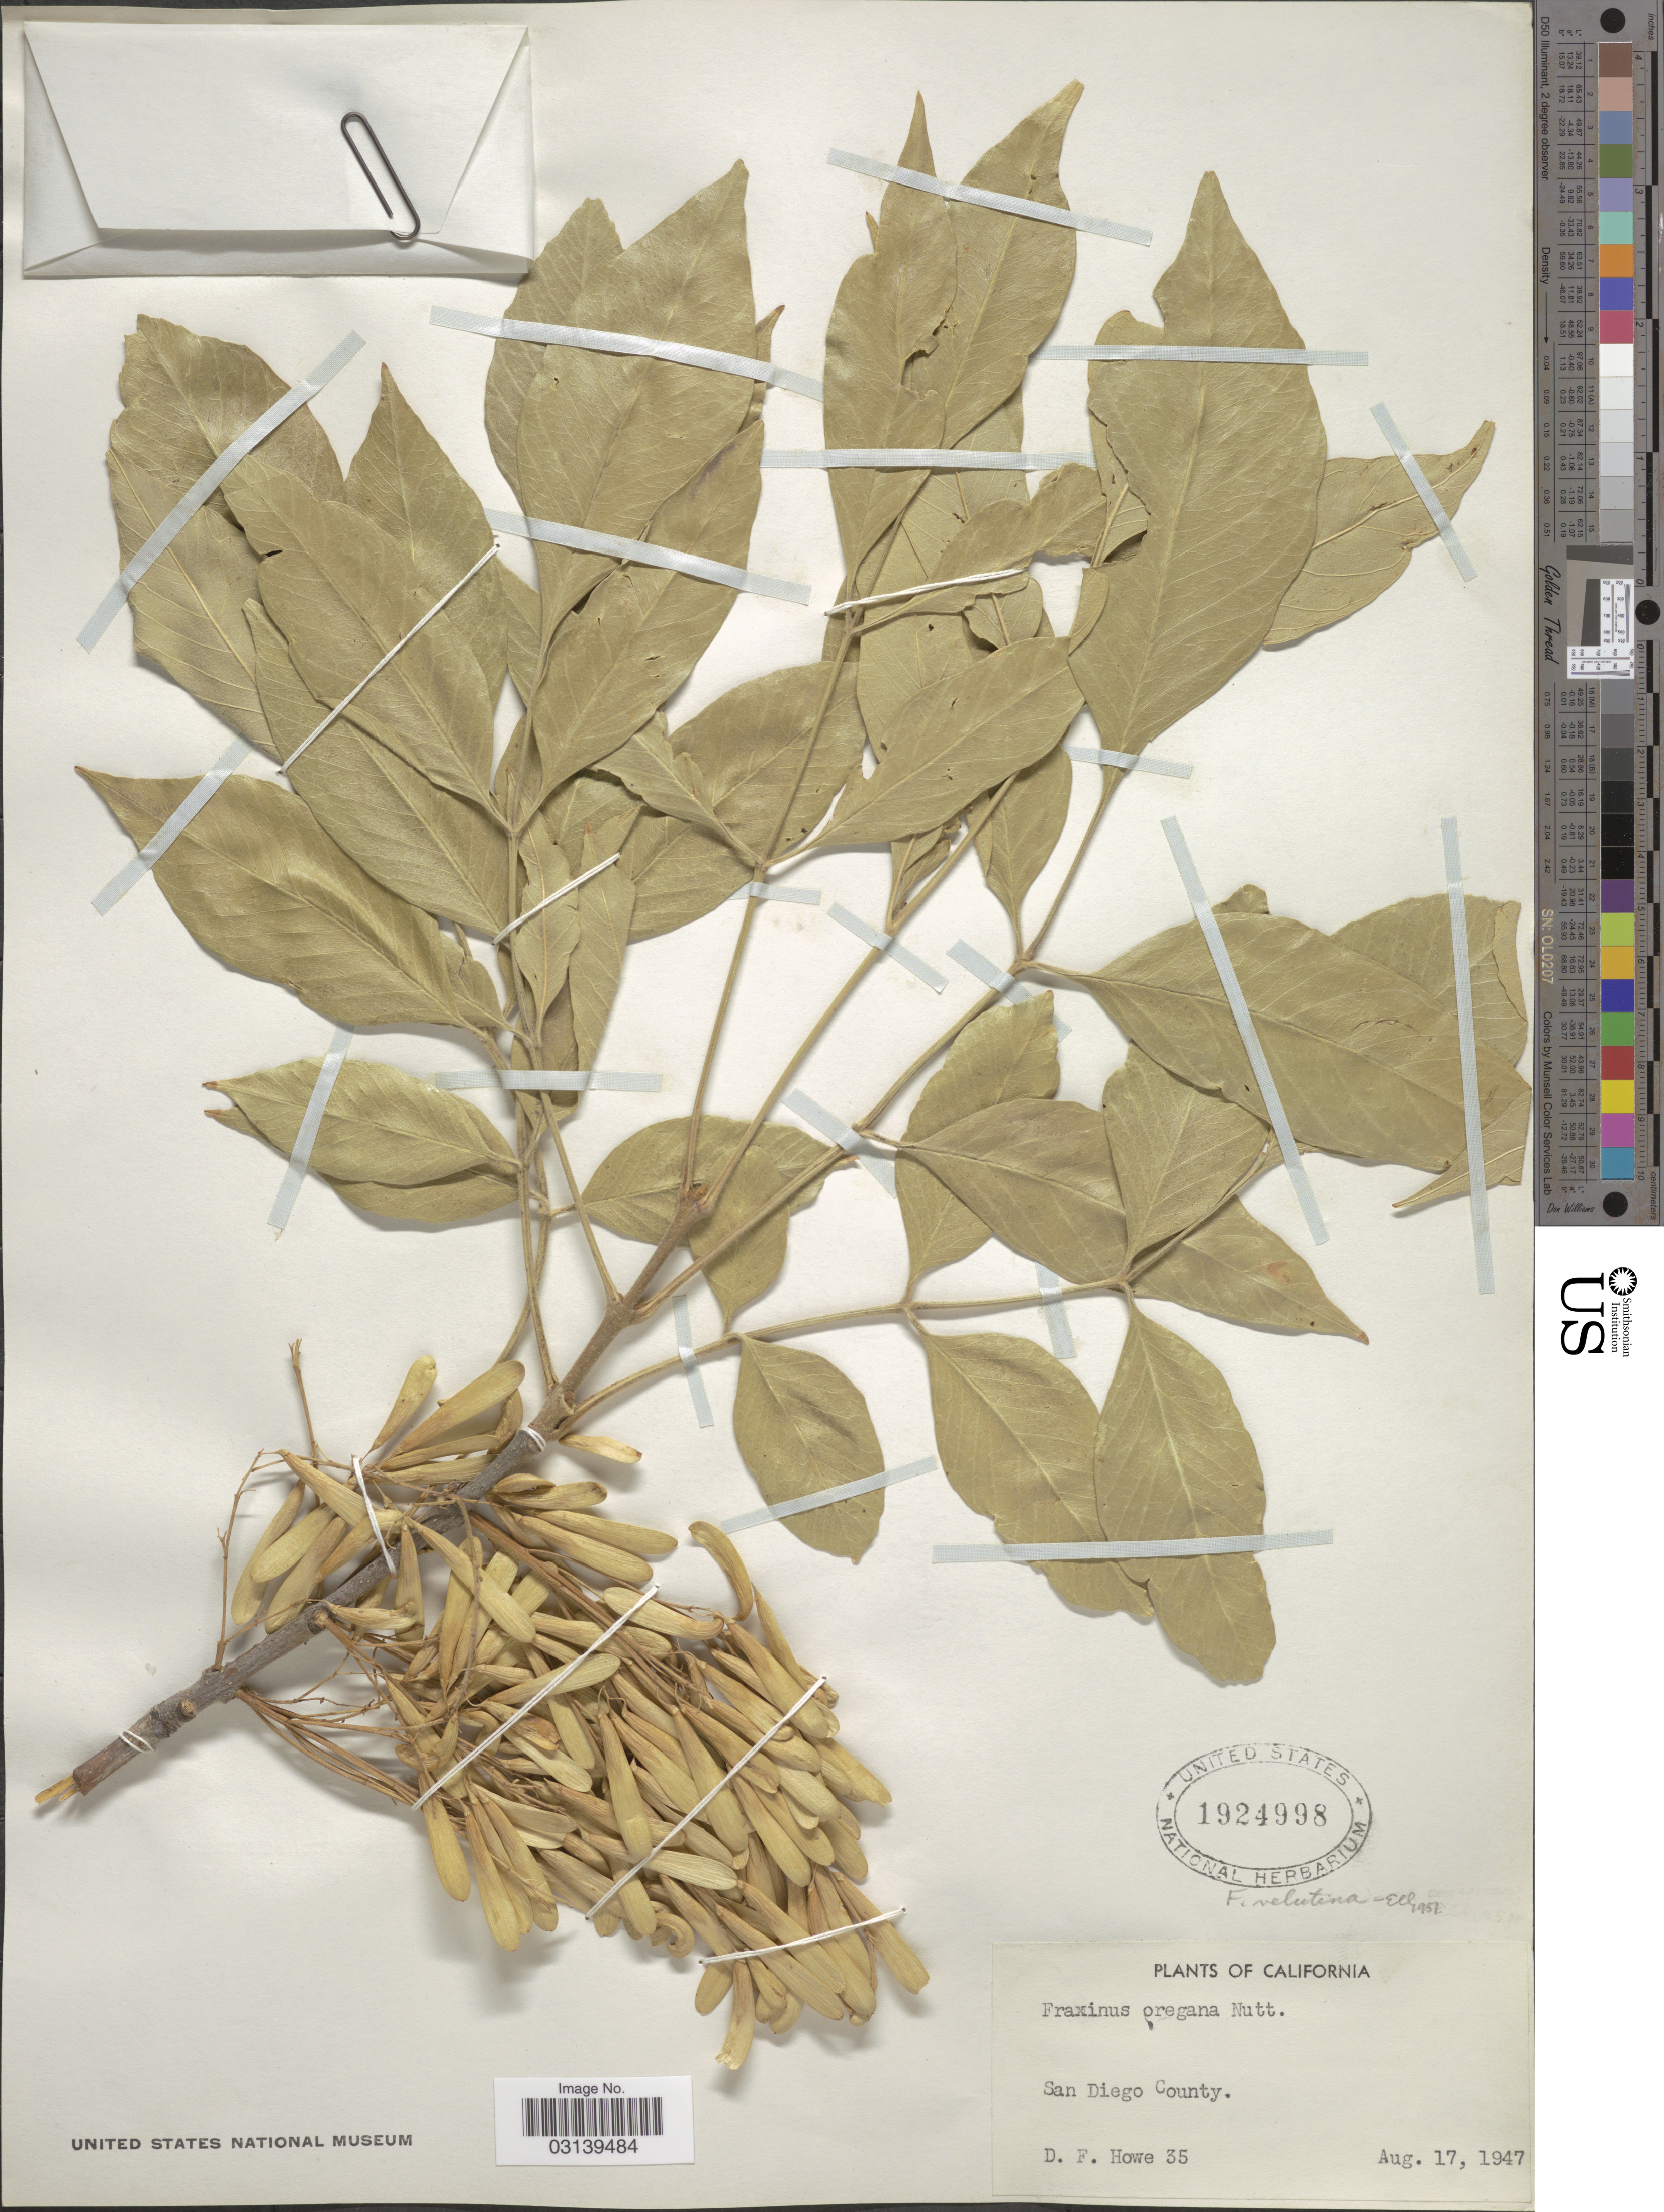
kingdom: Plantae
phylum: Tracheophyta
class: Magnoliopsida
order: Lamiales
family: Oleaceae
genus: Fraxinus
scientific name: Fraxinus velutina var. coriacea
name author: (S. Watson) Rehder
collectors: D. Howe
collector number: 35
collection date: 1947-08-17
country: United States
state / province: California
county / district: San Diego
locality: San Diego County.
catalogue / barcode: US 1924998